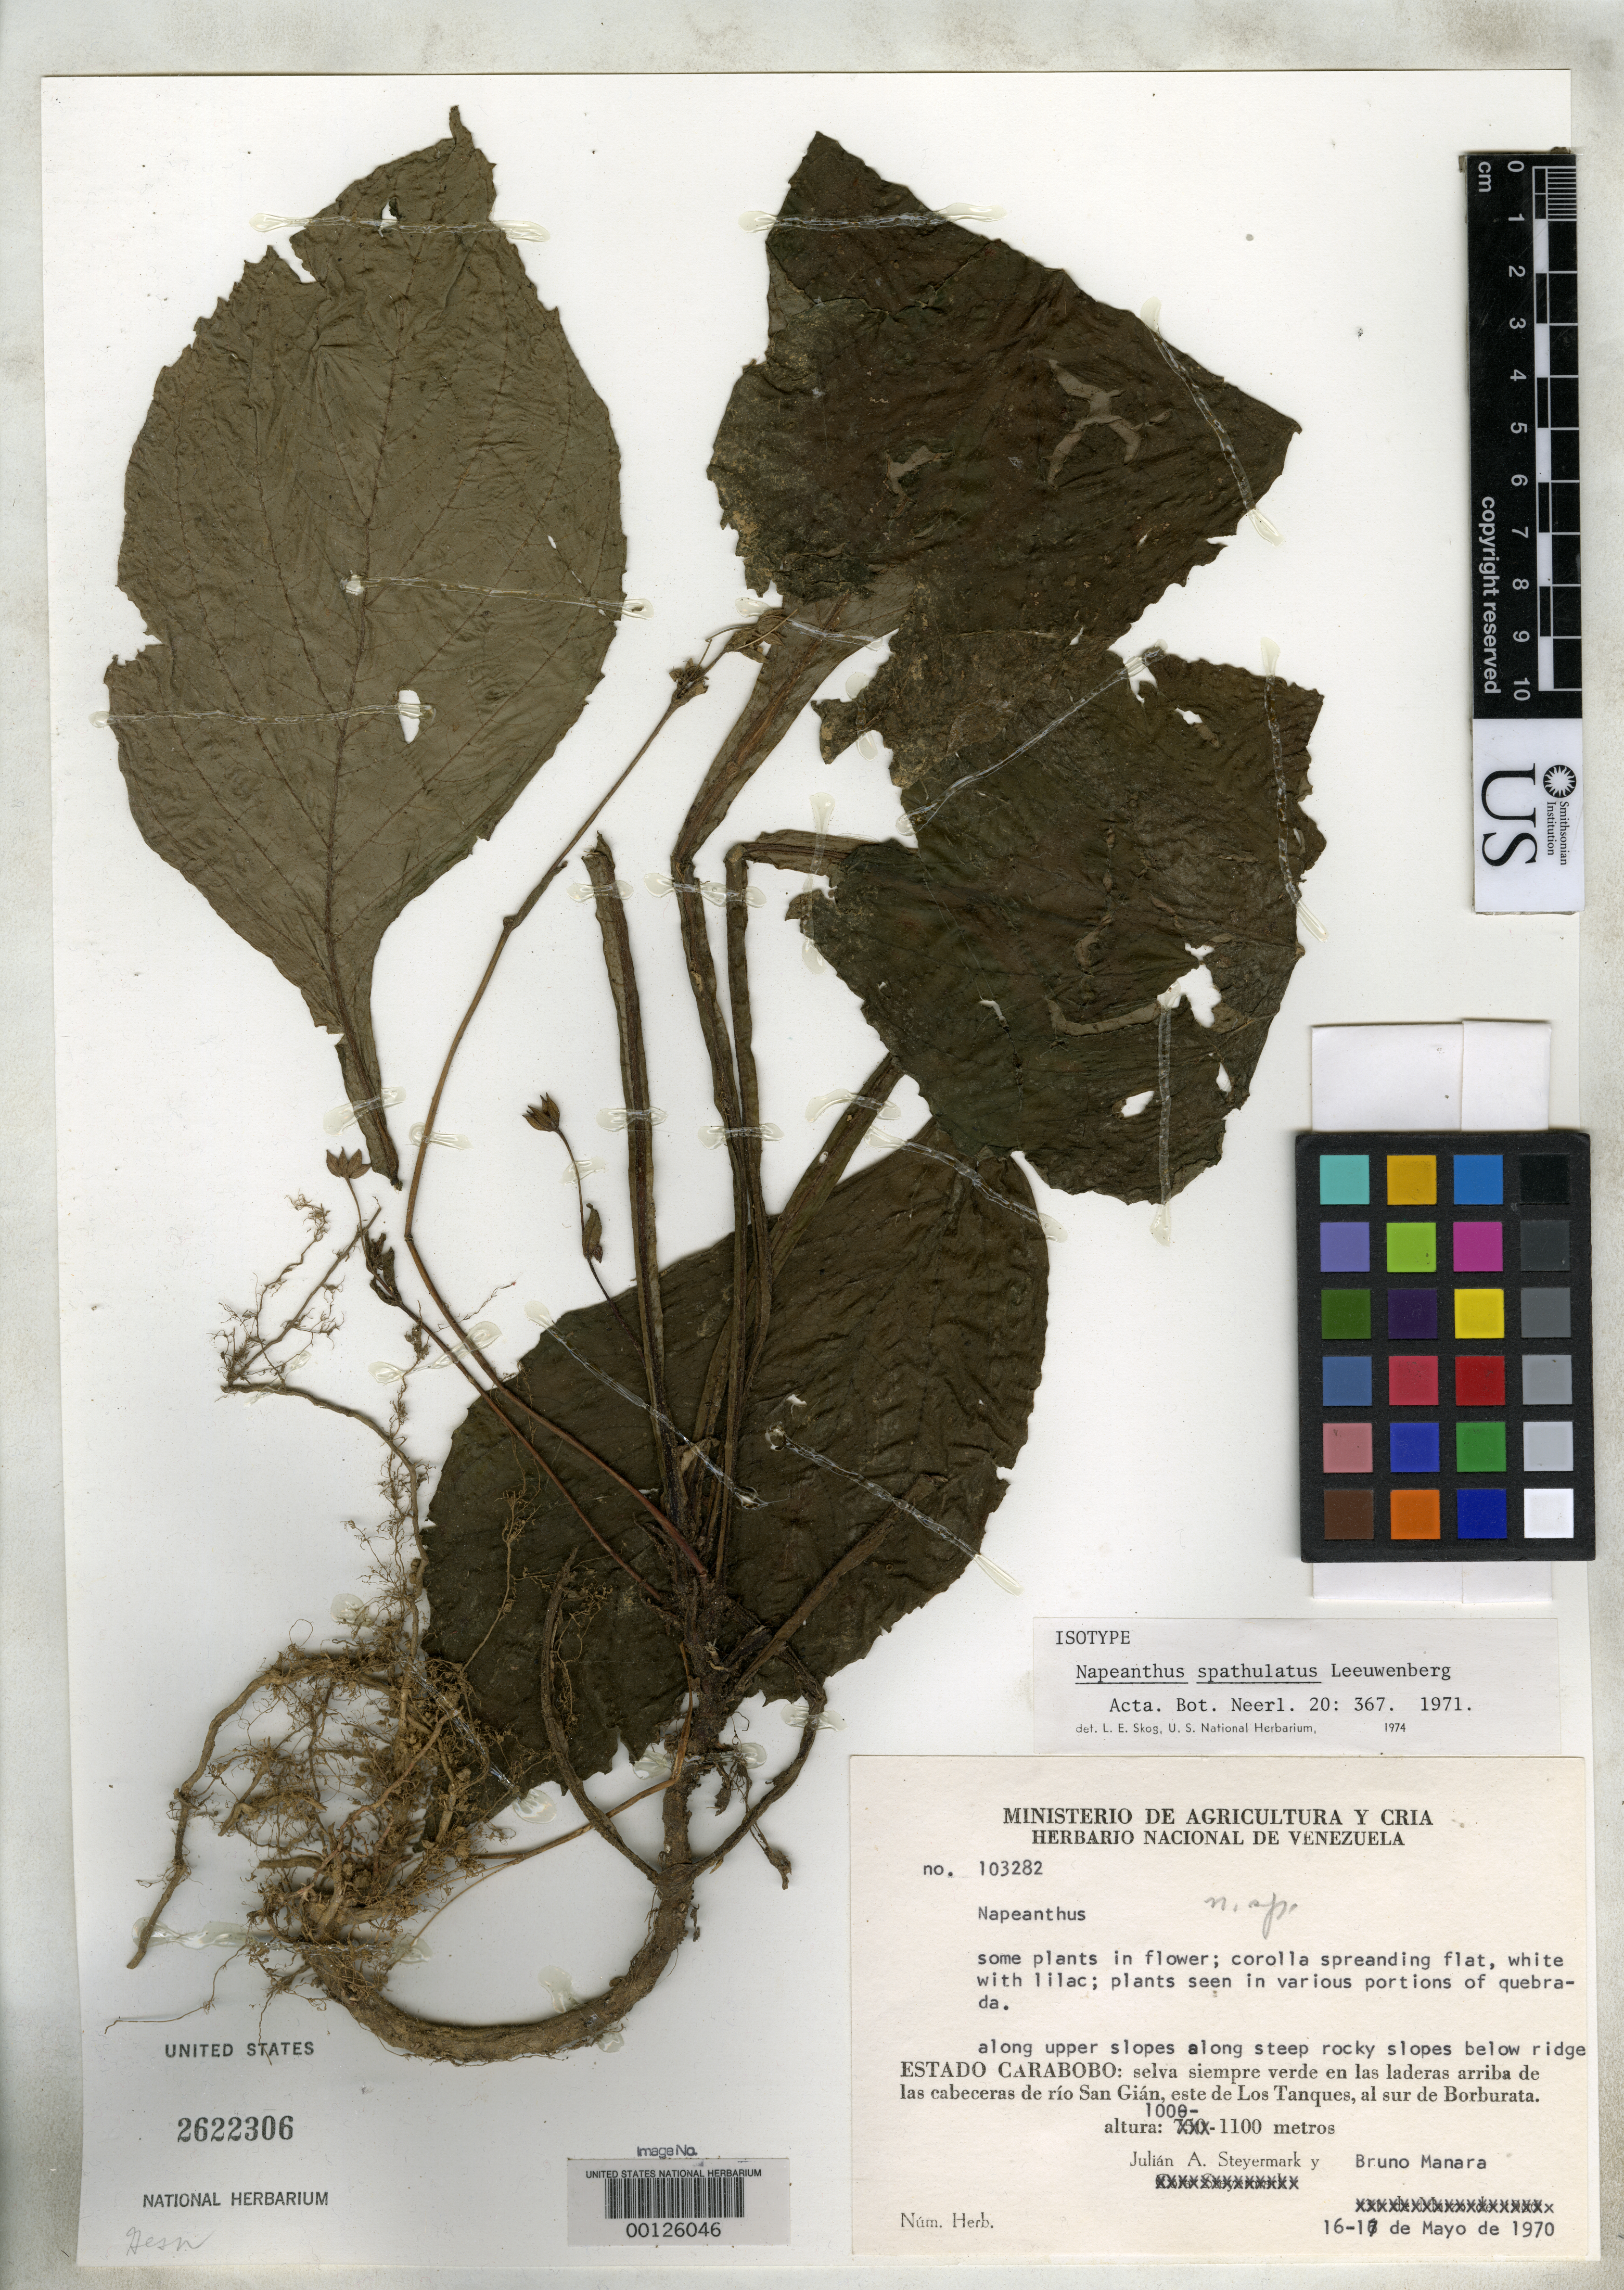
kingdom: Plantae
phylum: Tracheophyta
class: Magnoliopsida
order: Lamiales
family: Gesneriaceae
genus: Napeanthus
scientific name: Napeanthus spathulatus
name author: Leeuwenb.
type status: Isotype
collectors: J. Steyermark & B. Manara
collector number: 103282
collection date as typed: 16 May 1970 to 17 May 1970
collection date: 1970-05-16/1970-05-17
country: Venezuela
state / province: Carabobo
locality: Near head of Rio San Gian, east of Los Tanques, south of Borburata.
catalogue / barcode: US 2622306